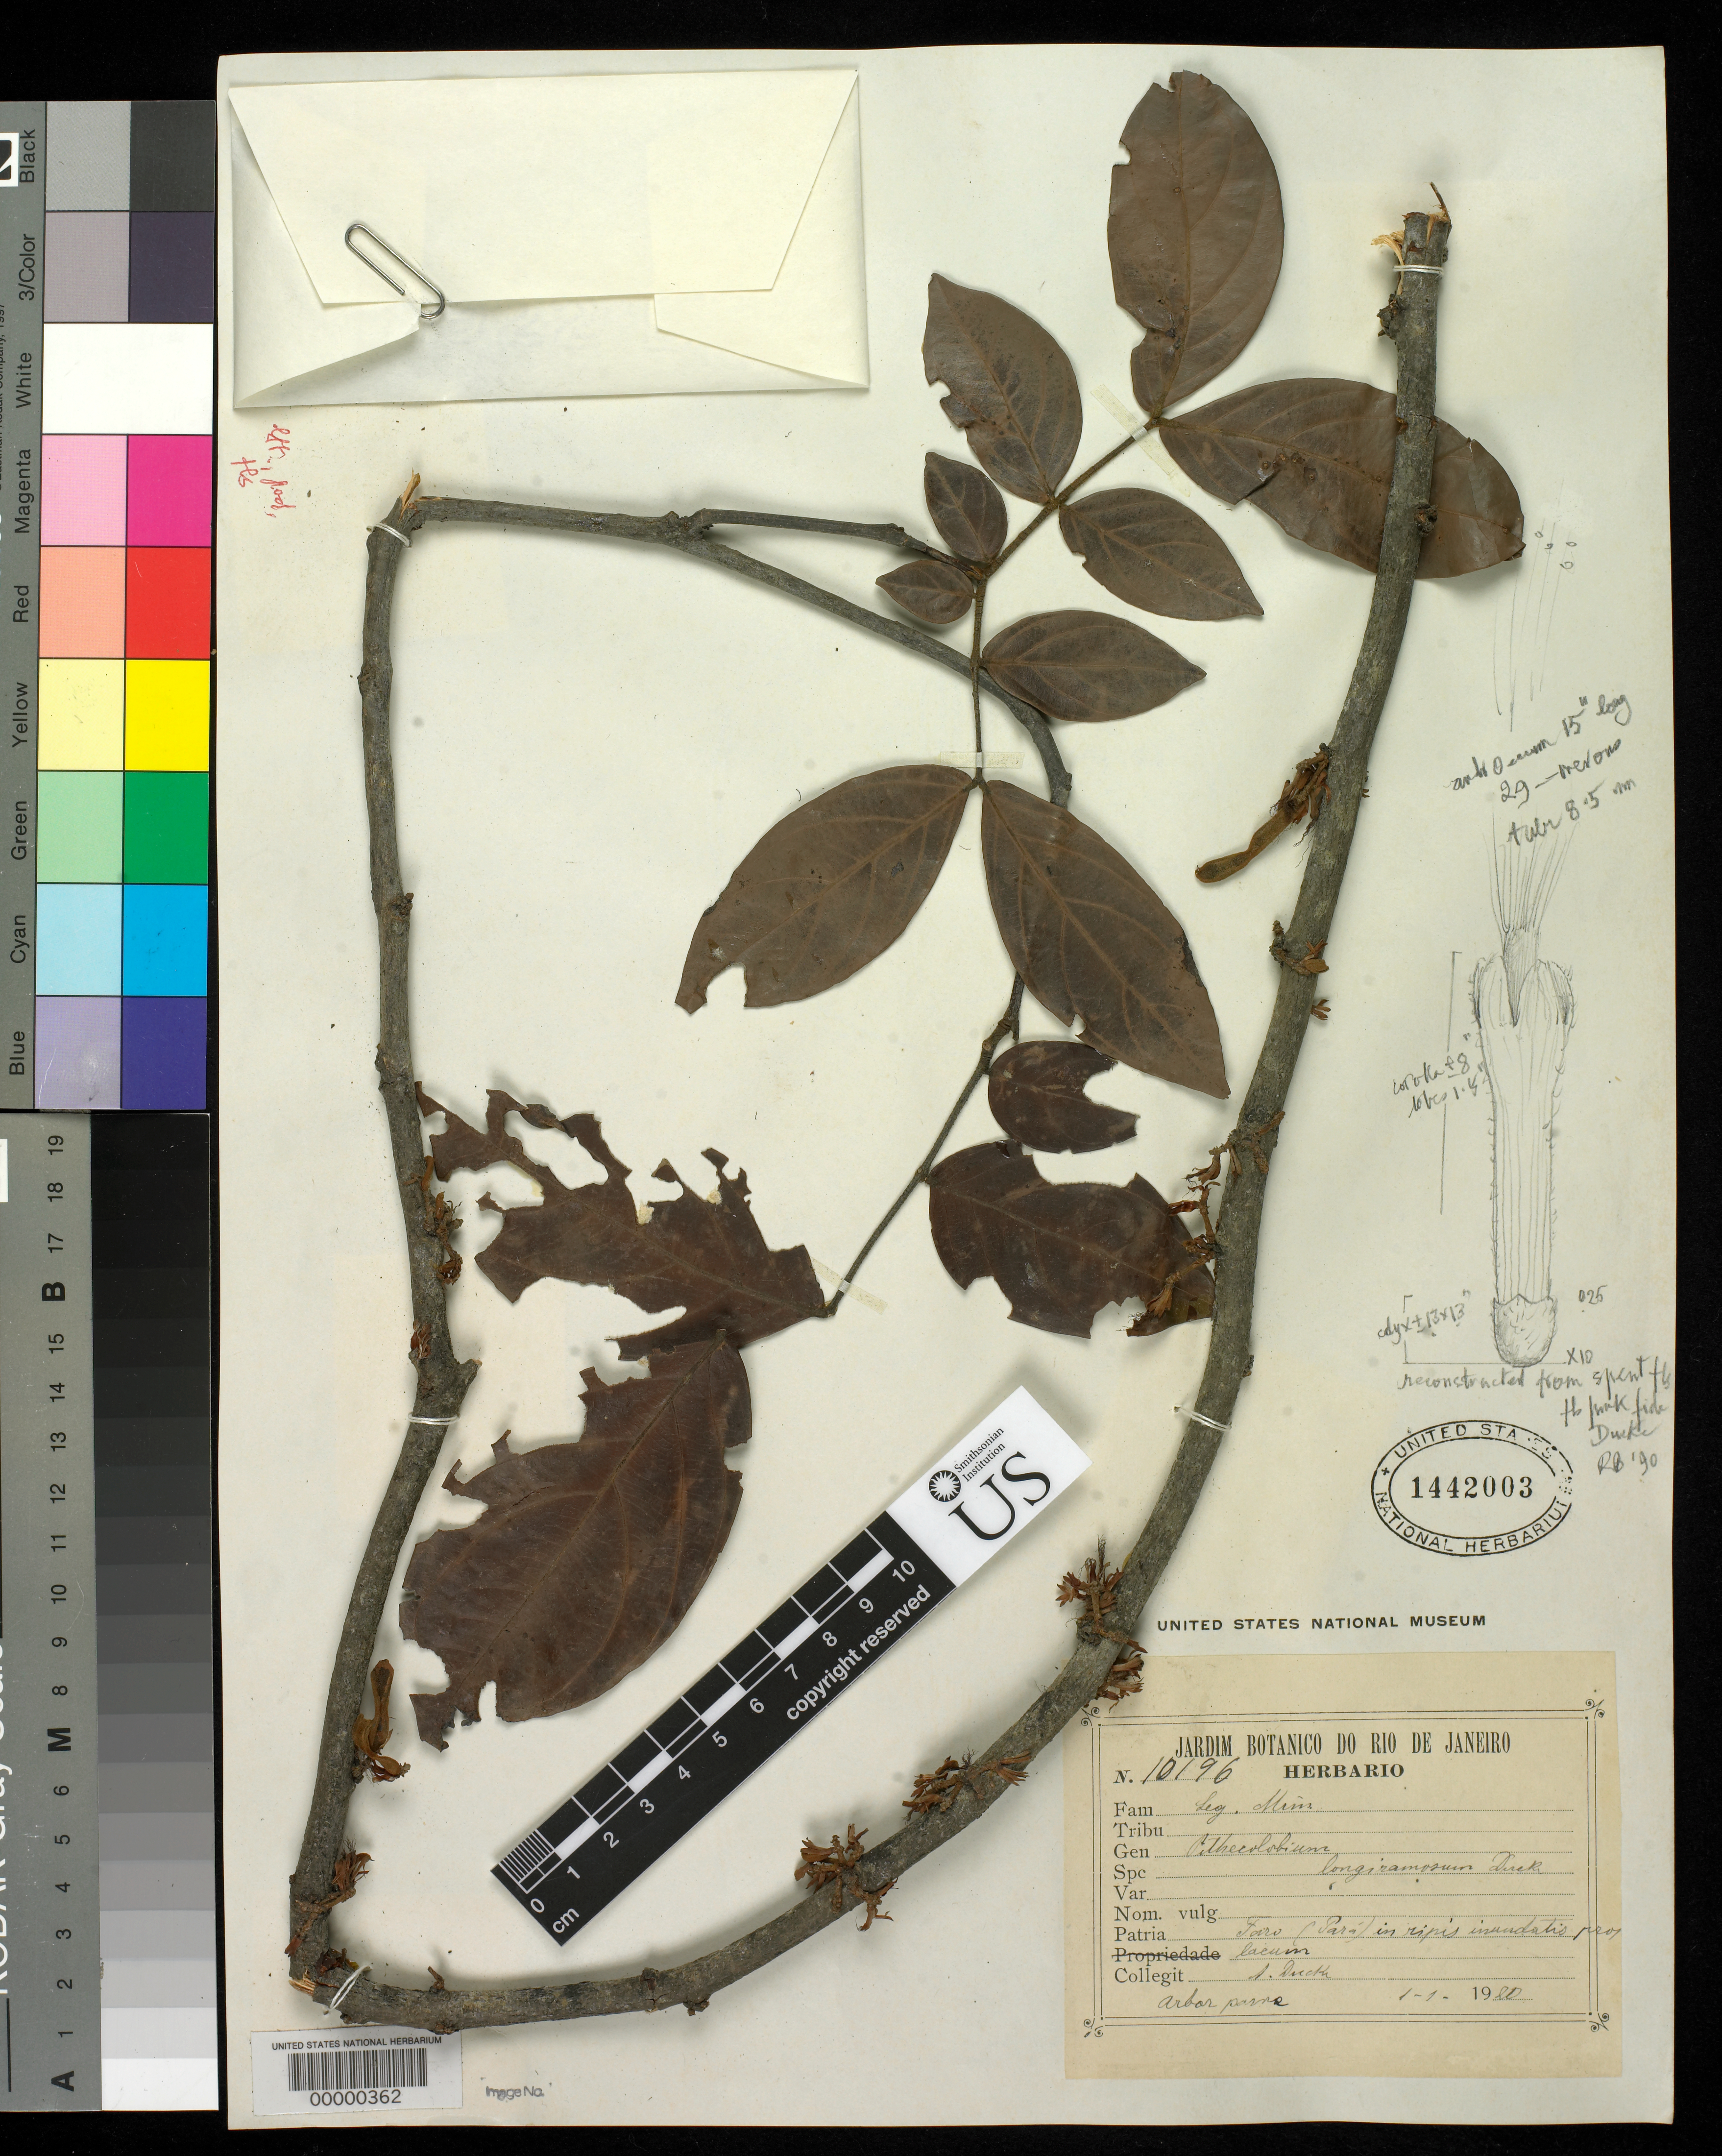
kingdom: Plantae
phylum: Tracheophyta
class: Magnoliopsida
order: Fabales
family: Fabaceae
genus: Pithecellobium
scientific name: Pithecellobium longiramosum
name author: Ducke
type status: Isotype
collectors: A. Ducke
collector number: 10196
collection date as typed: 01 Jan 1920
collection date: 1920-01-01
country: Brazil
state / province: Pará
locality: Faro.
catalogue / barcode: US 1442003